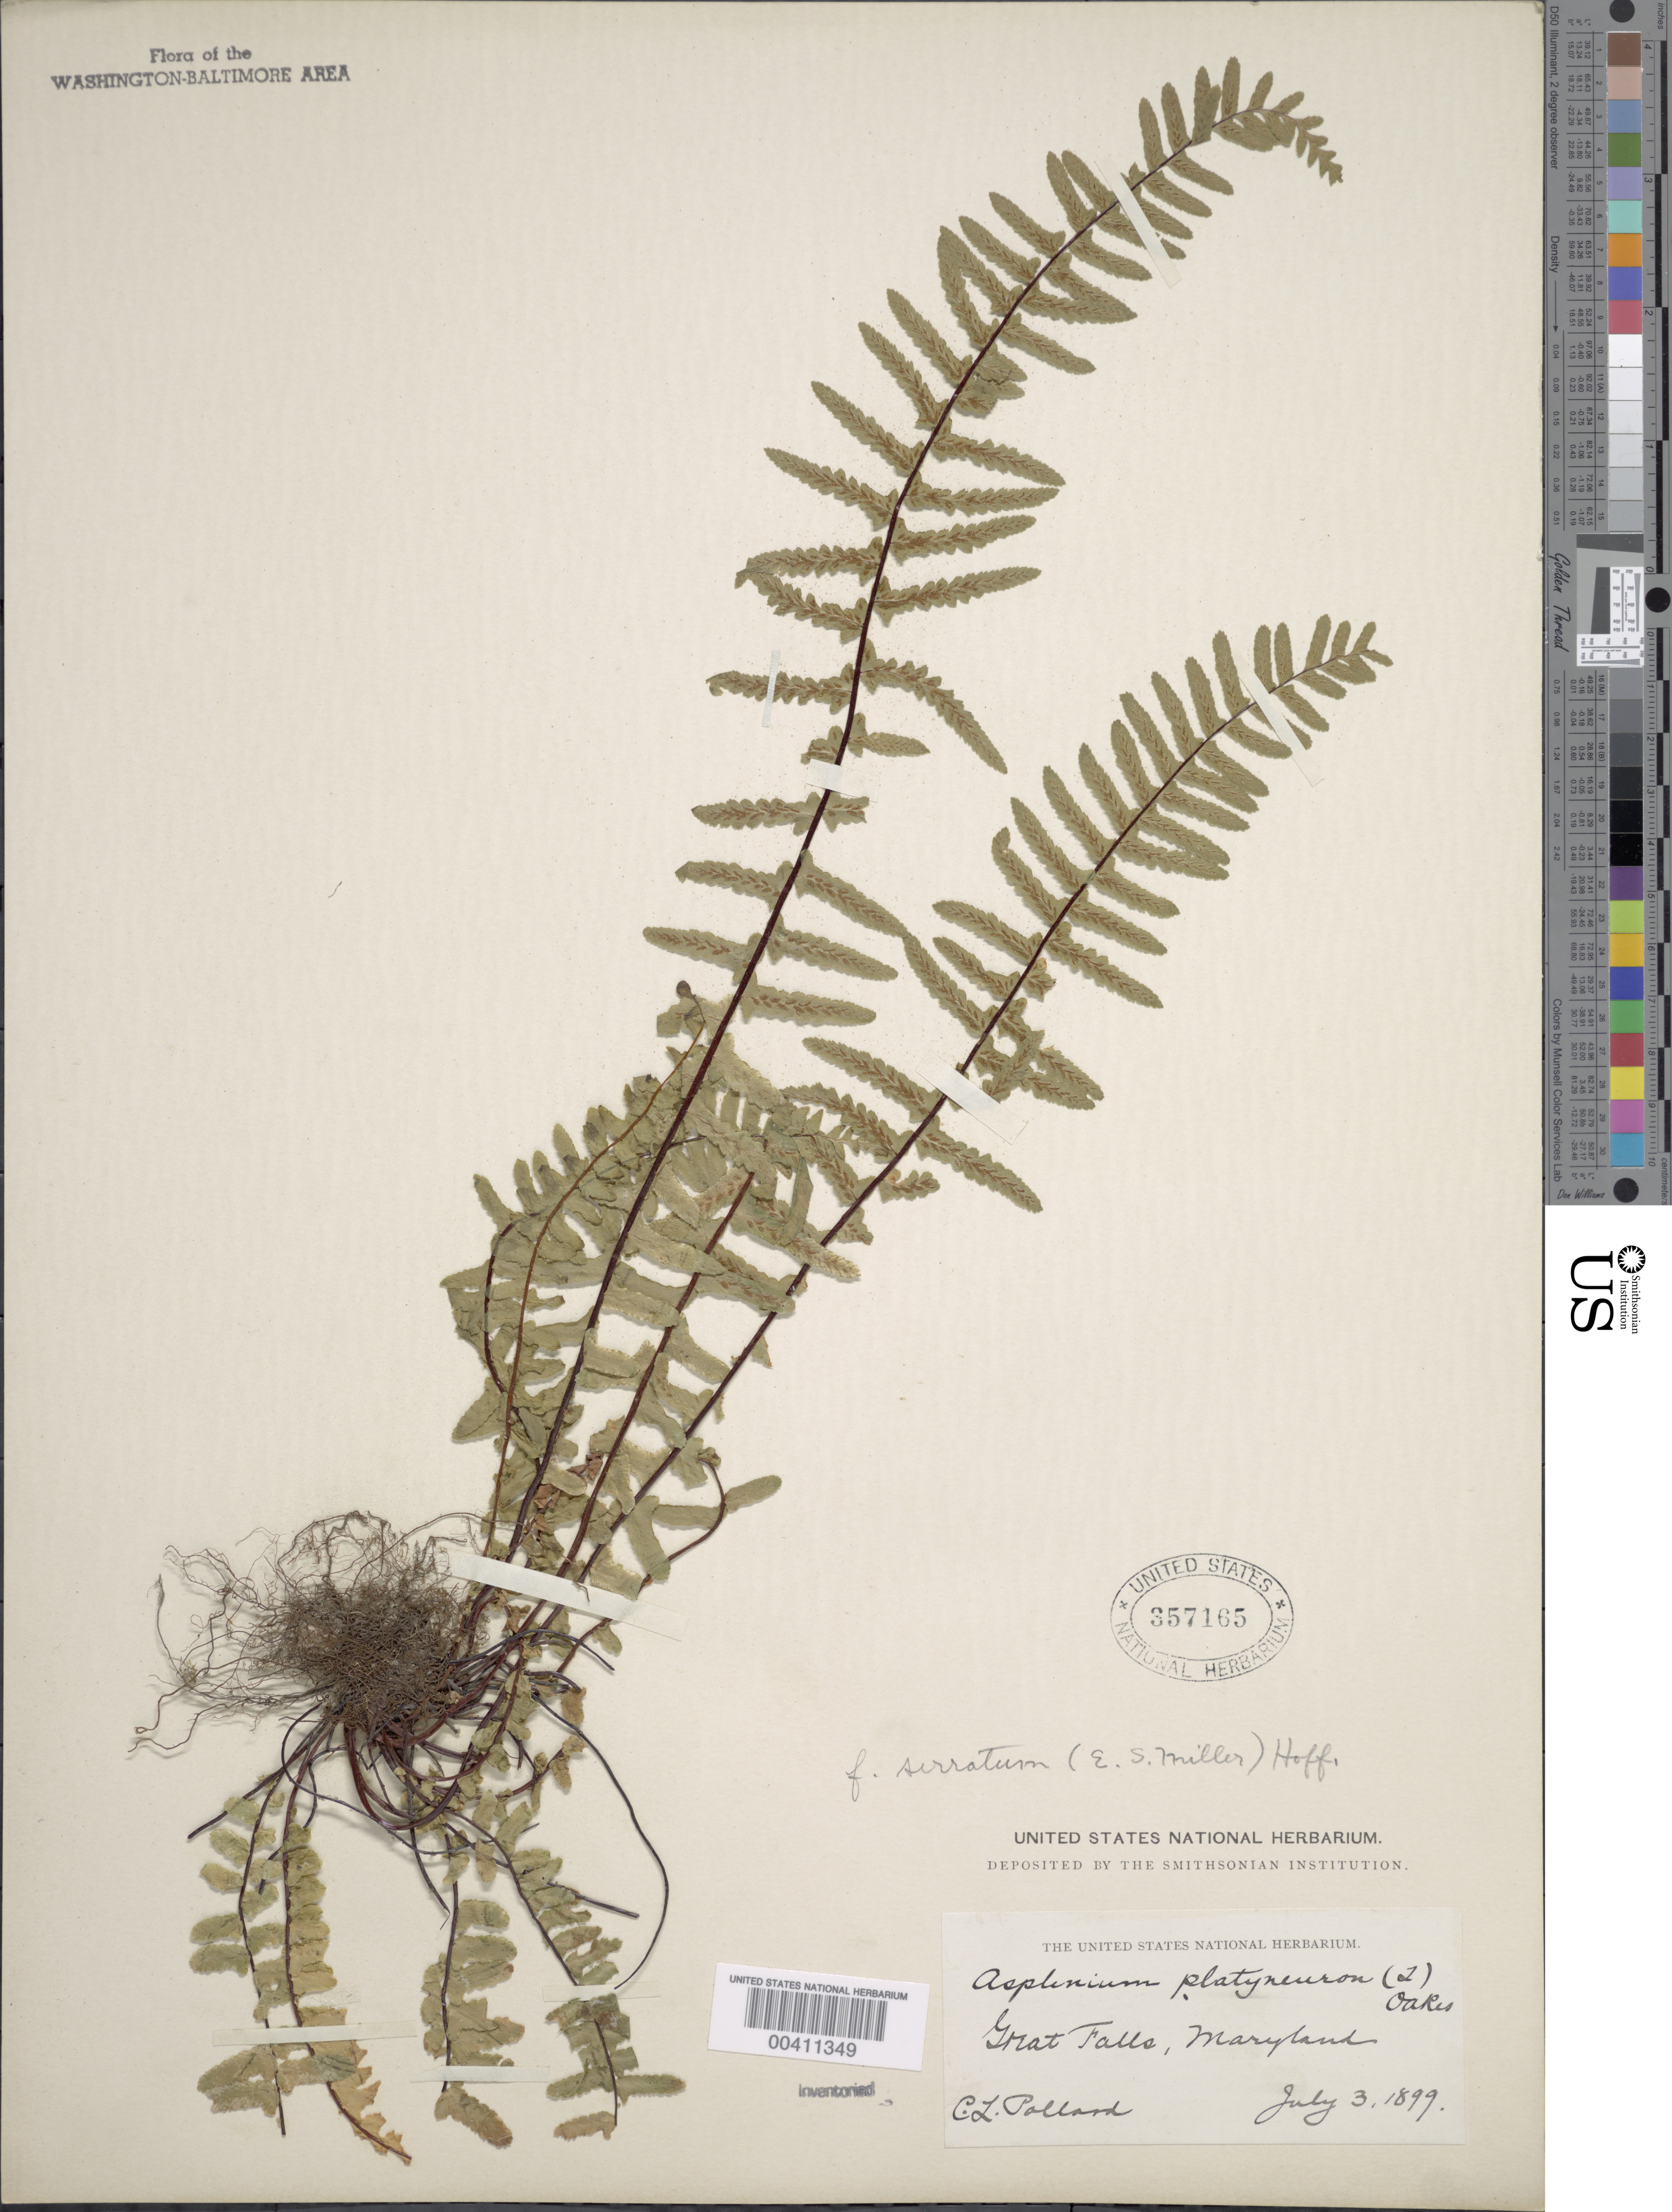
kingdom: Plantae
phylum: Tracheophyta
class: Polypodiopsida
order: Polypodiales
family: Aspleniaceae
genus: Asplenium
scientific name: Asplenium platyneuron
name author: (L.) Britton, Stearns & Poggenb.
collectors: C. L. Pollard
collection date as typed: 03 Jul 1899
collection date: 1899-07-03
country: United States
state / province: Maryland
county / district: Montgomery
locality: Great Falls C. & O. Canal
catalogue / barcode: US 357165